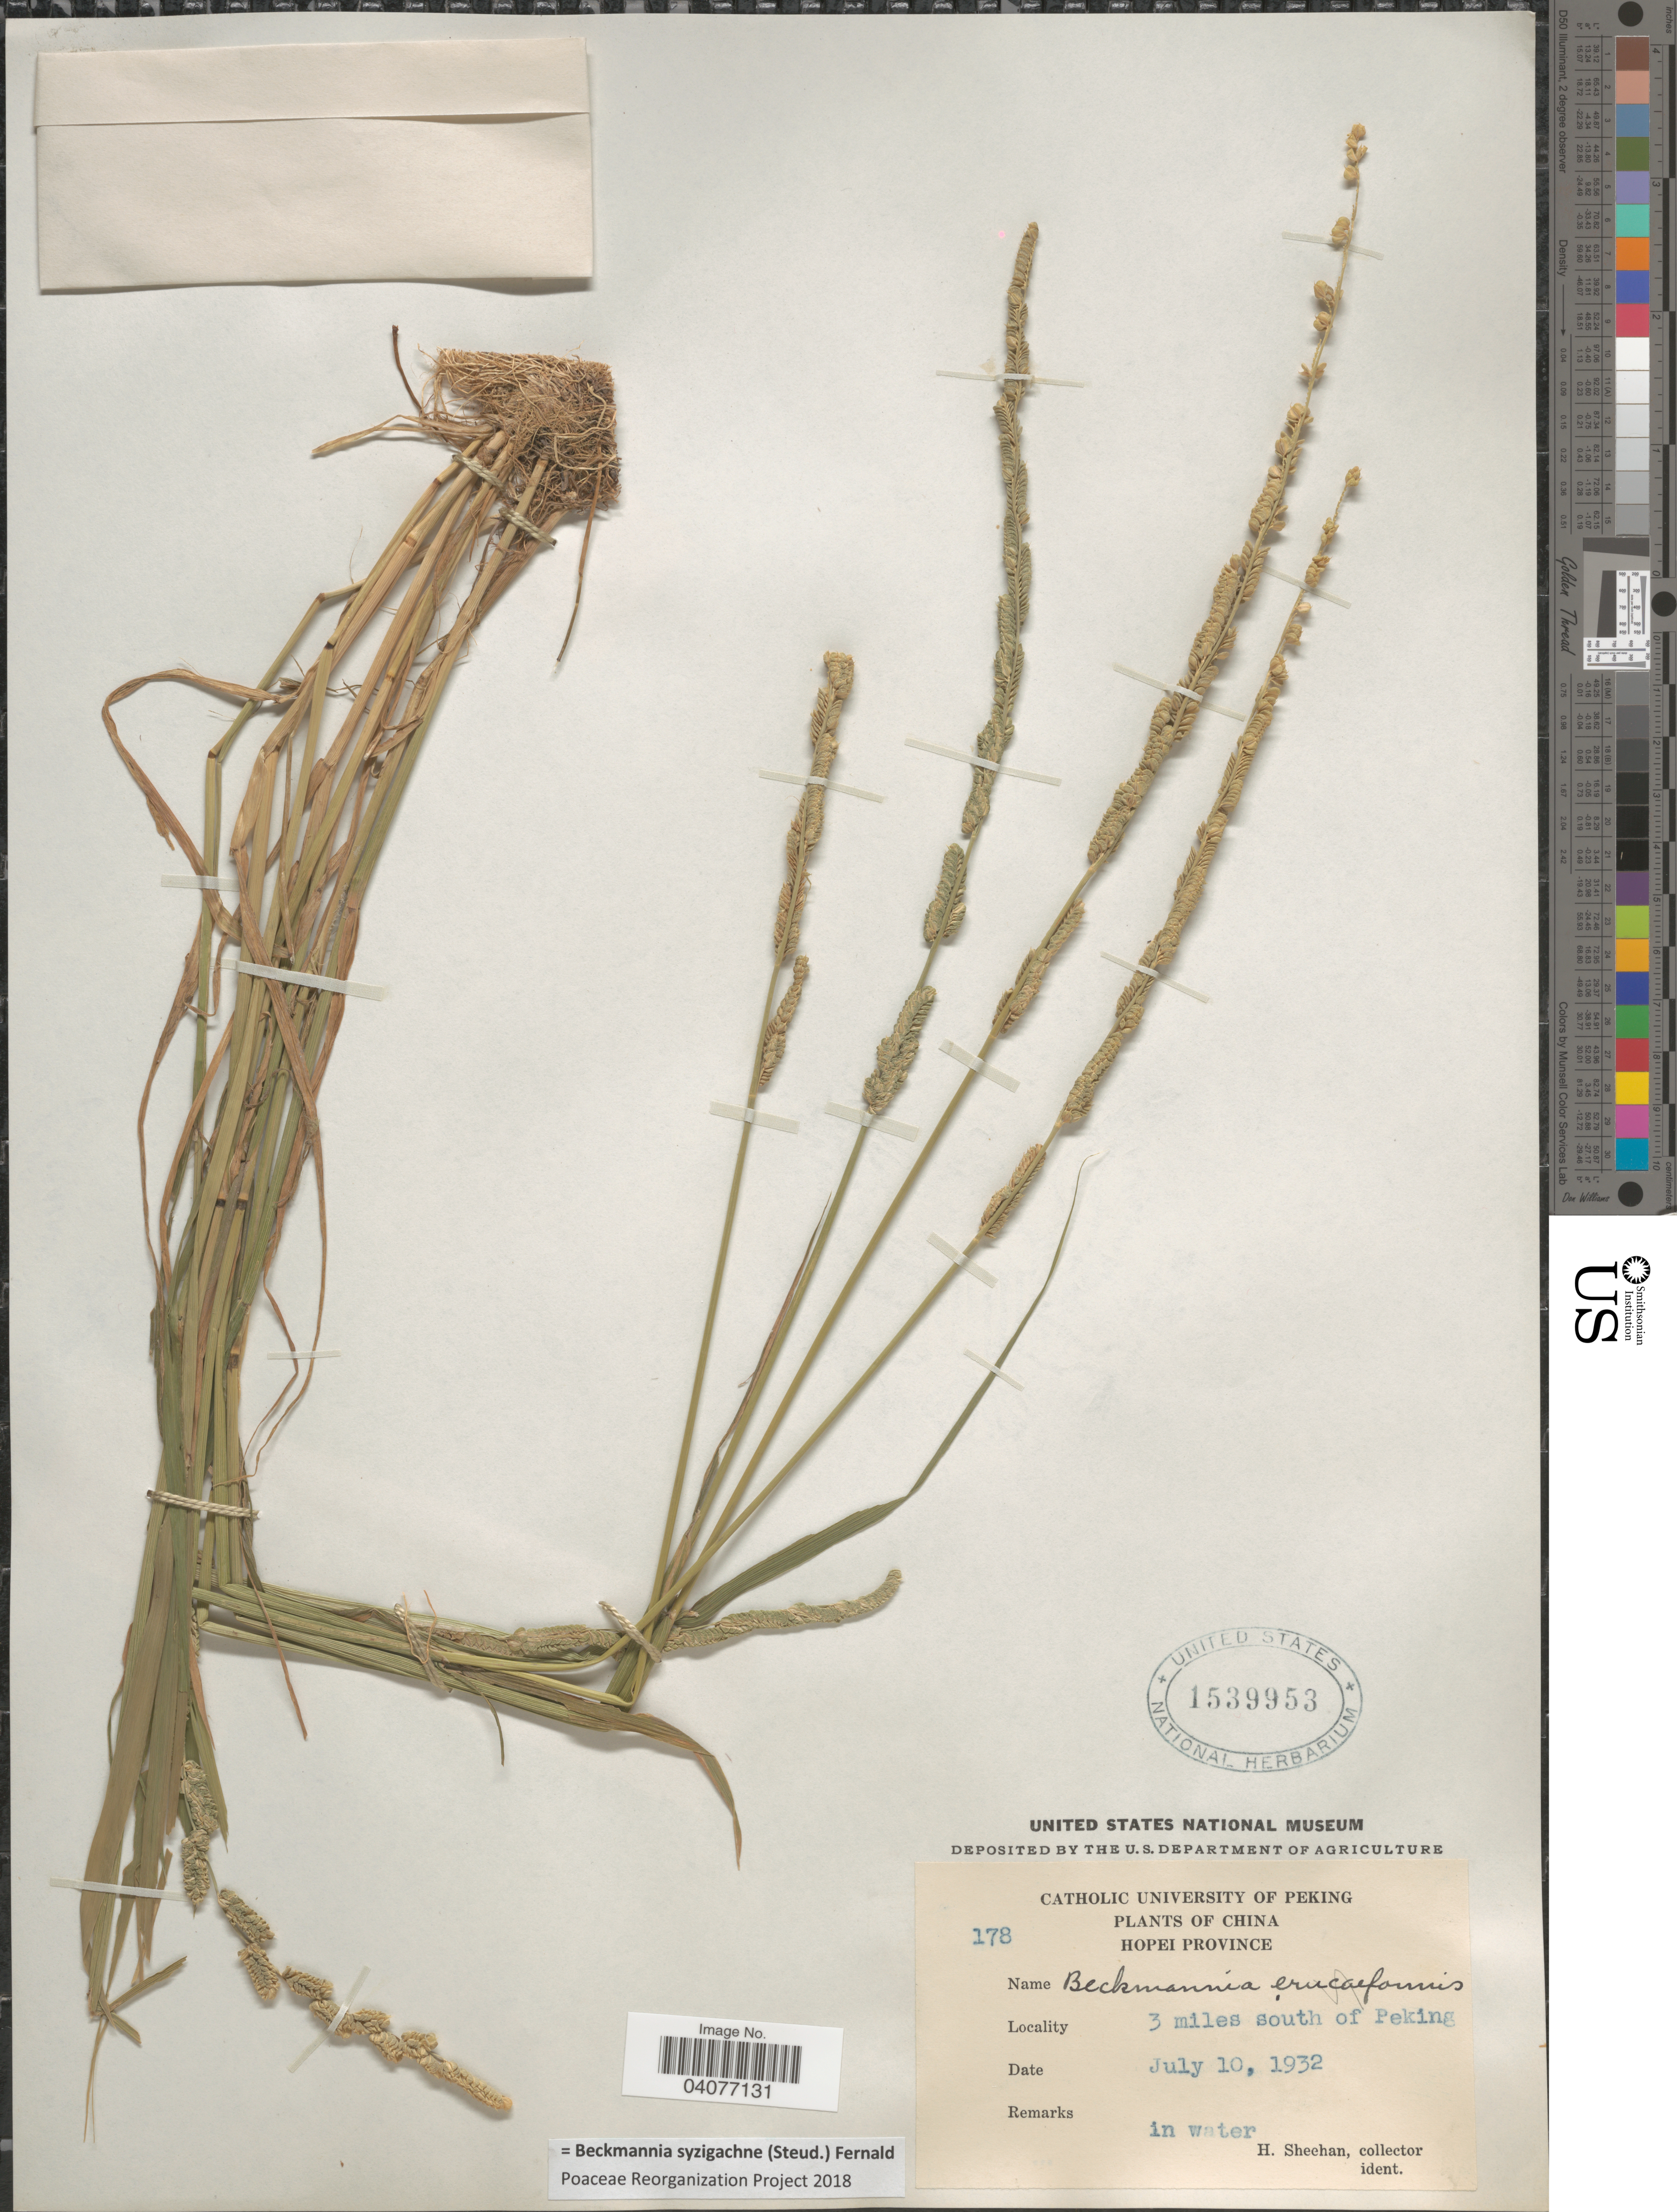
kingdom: Plantae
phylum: Tracheophyta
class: Liliopsida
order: Poales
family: Poaceae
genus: Beckmannia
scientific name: Beckmannia syzigachne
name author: (Steud.) Fernald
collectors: H. Sheehan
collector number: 178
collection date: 1932-07-10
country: China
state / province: Hebei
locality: Hopei Province. 3 miles south of Peking.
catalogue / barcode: US 1539953